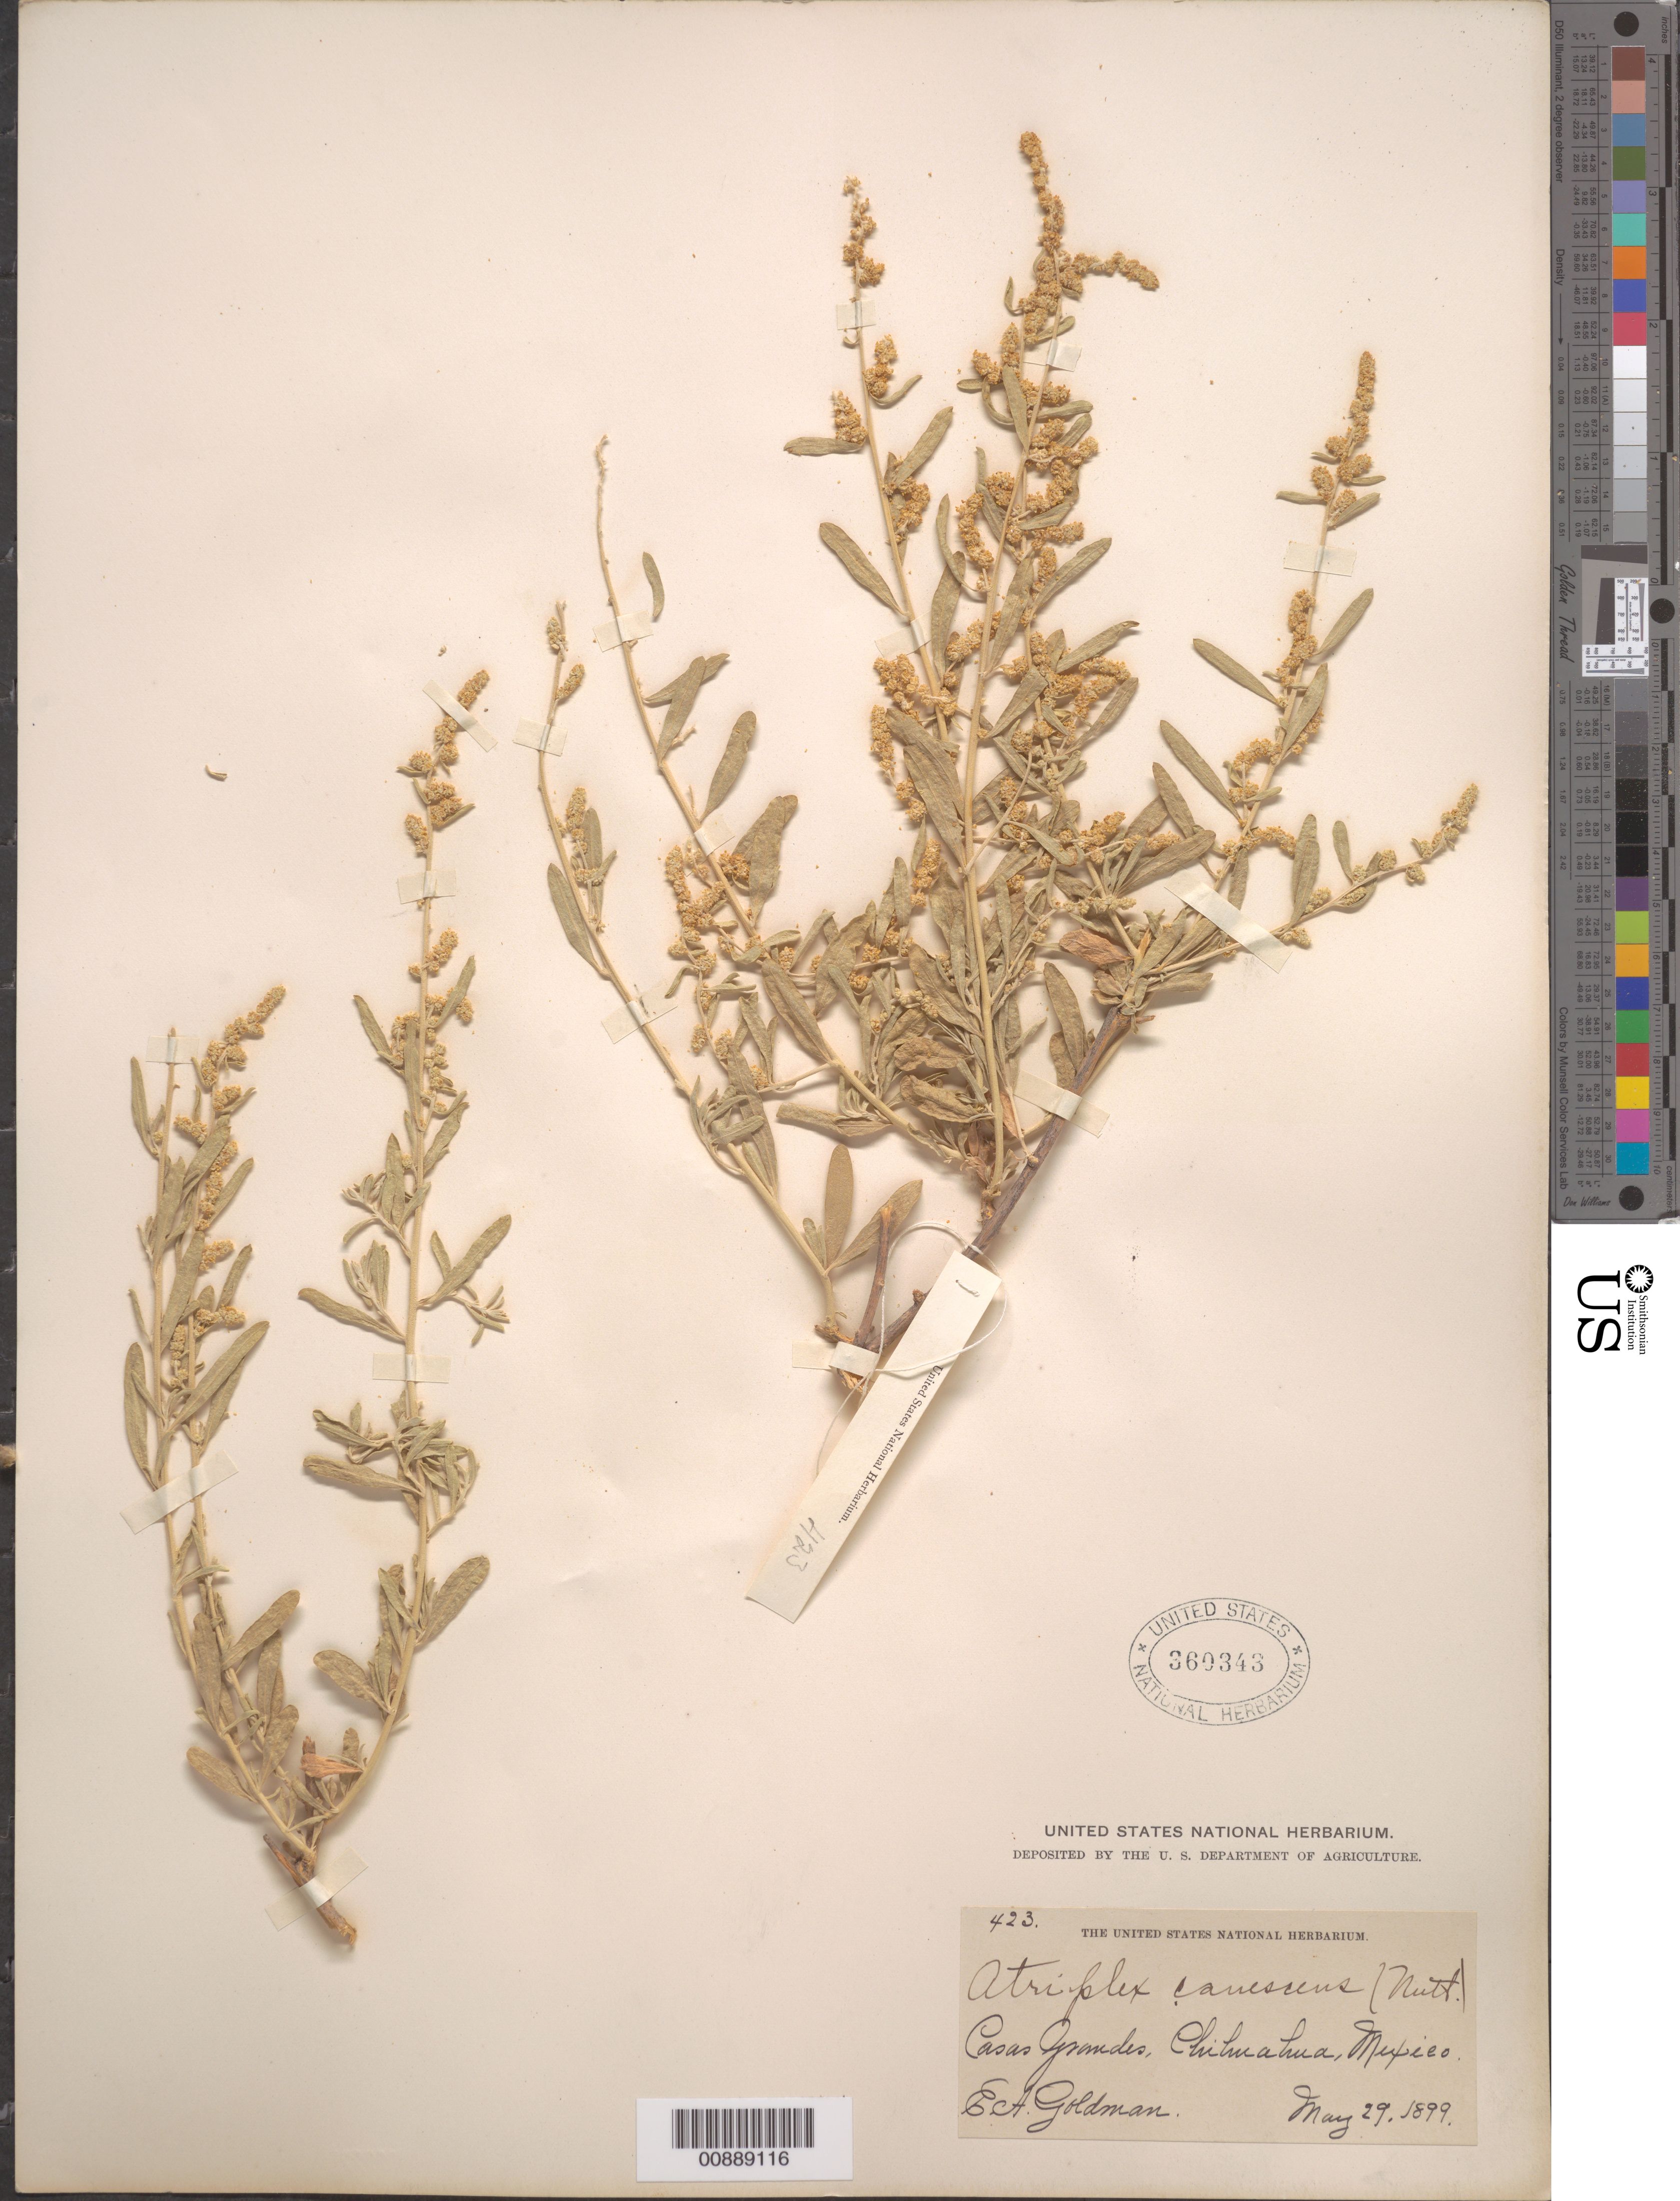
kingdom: Plantae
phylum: Tracheophyta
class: Magnoliopsida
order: Caryophyllales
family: Amaranthaceae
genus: Atriplex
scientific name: Atriplex canescens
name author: (Pursh) Nutt.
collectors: E. A. Goldman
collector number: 423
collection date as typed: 29 May 1899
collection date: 1899-05-29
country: Mexico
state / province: Chihuahua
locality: Casas Grandes, Chihuahua.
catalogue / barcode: US 360343